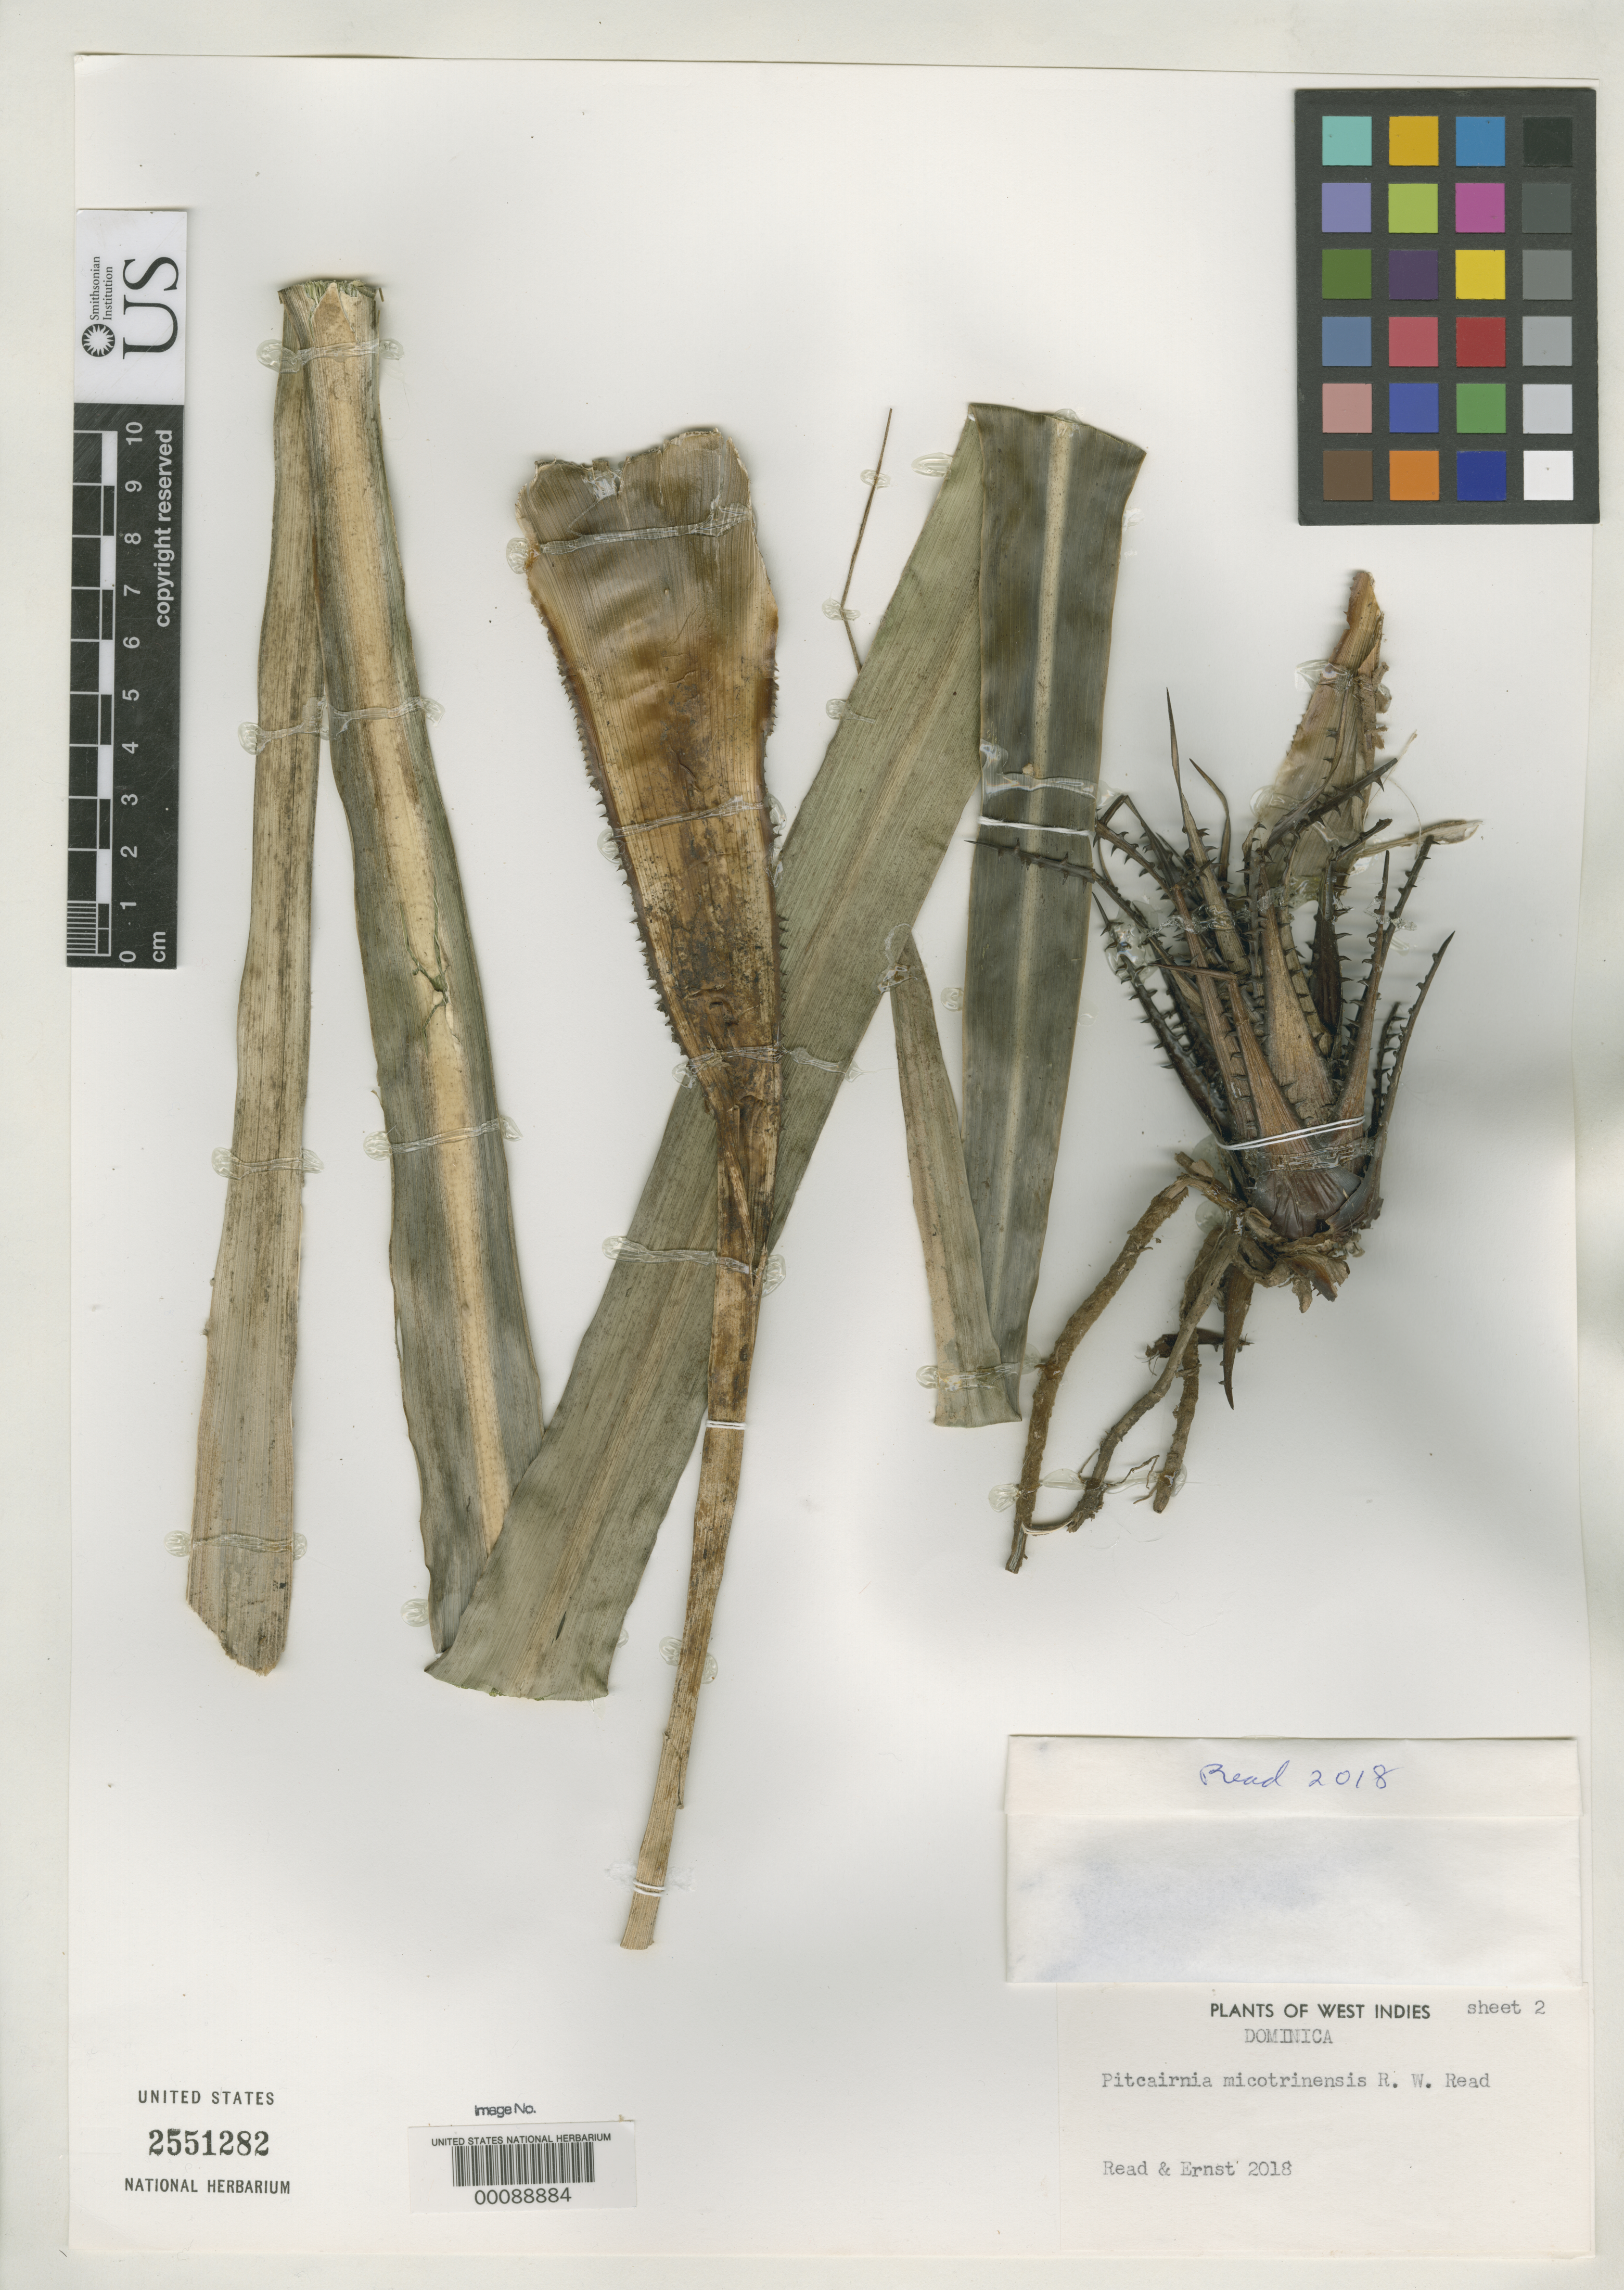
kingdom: Plantae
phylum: Tracheophyta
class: Liliopsida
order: Poales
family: Bromeliaceae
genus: Pitcairnia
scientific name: Pitcairnia micotrinensis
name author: Read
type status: Holotype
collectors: R. W. Read & W. R. Ernst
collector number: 2018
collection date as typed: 16 May 1968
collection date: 1968-05-16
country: Dominica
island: Dominica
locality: Above Fresh Water Lake.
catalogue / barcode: US 2551282